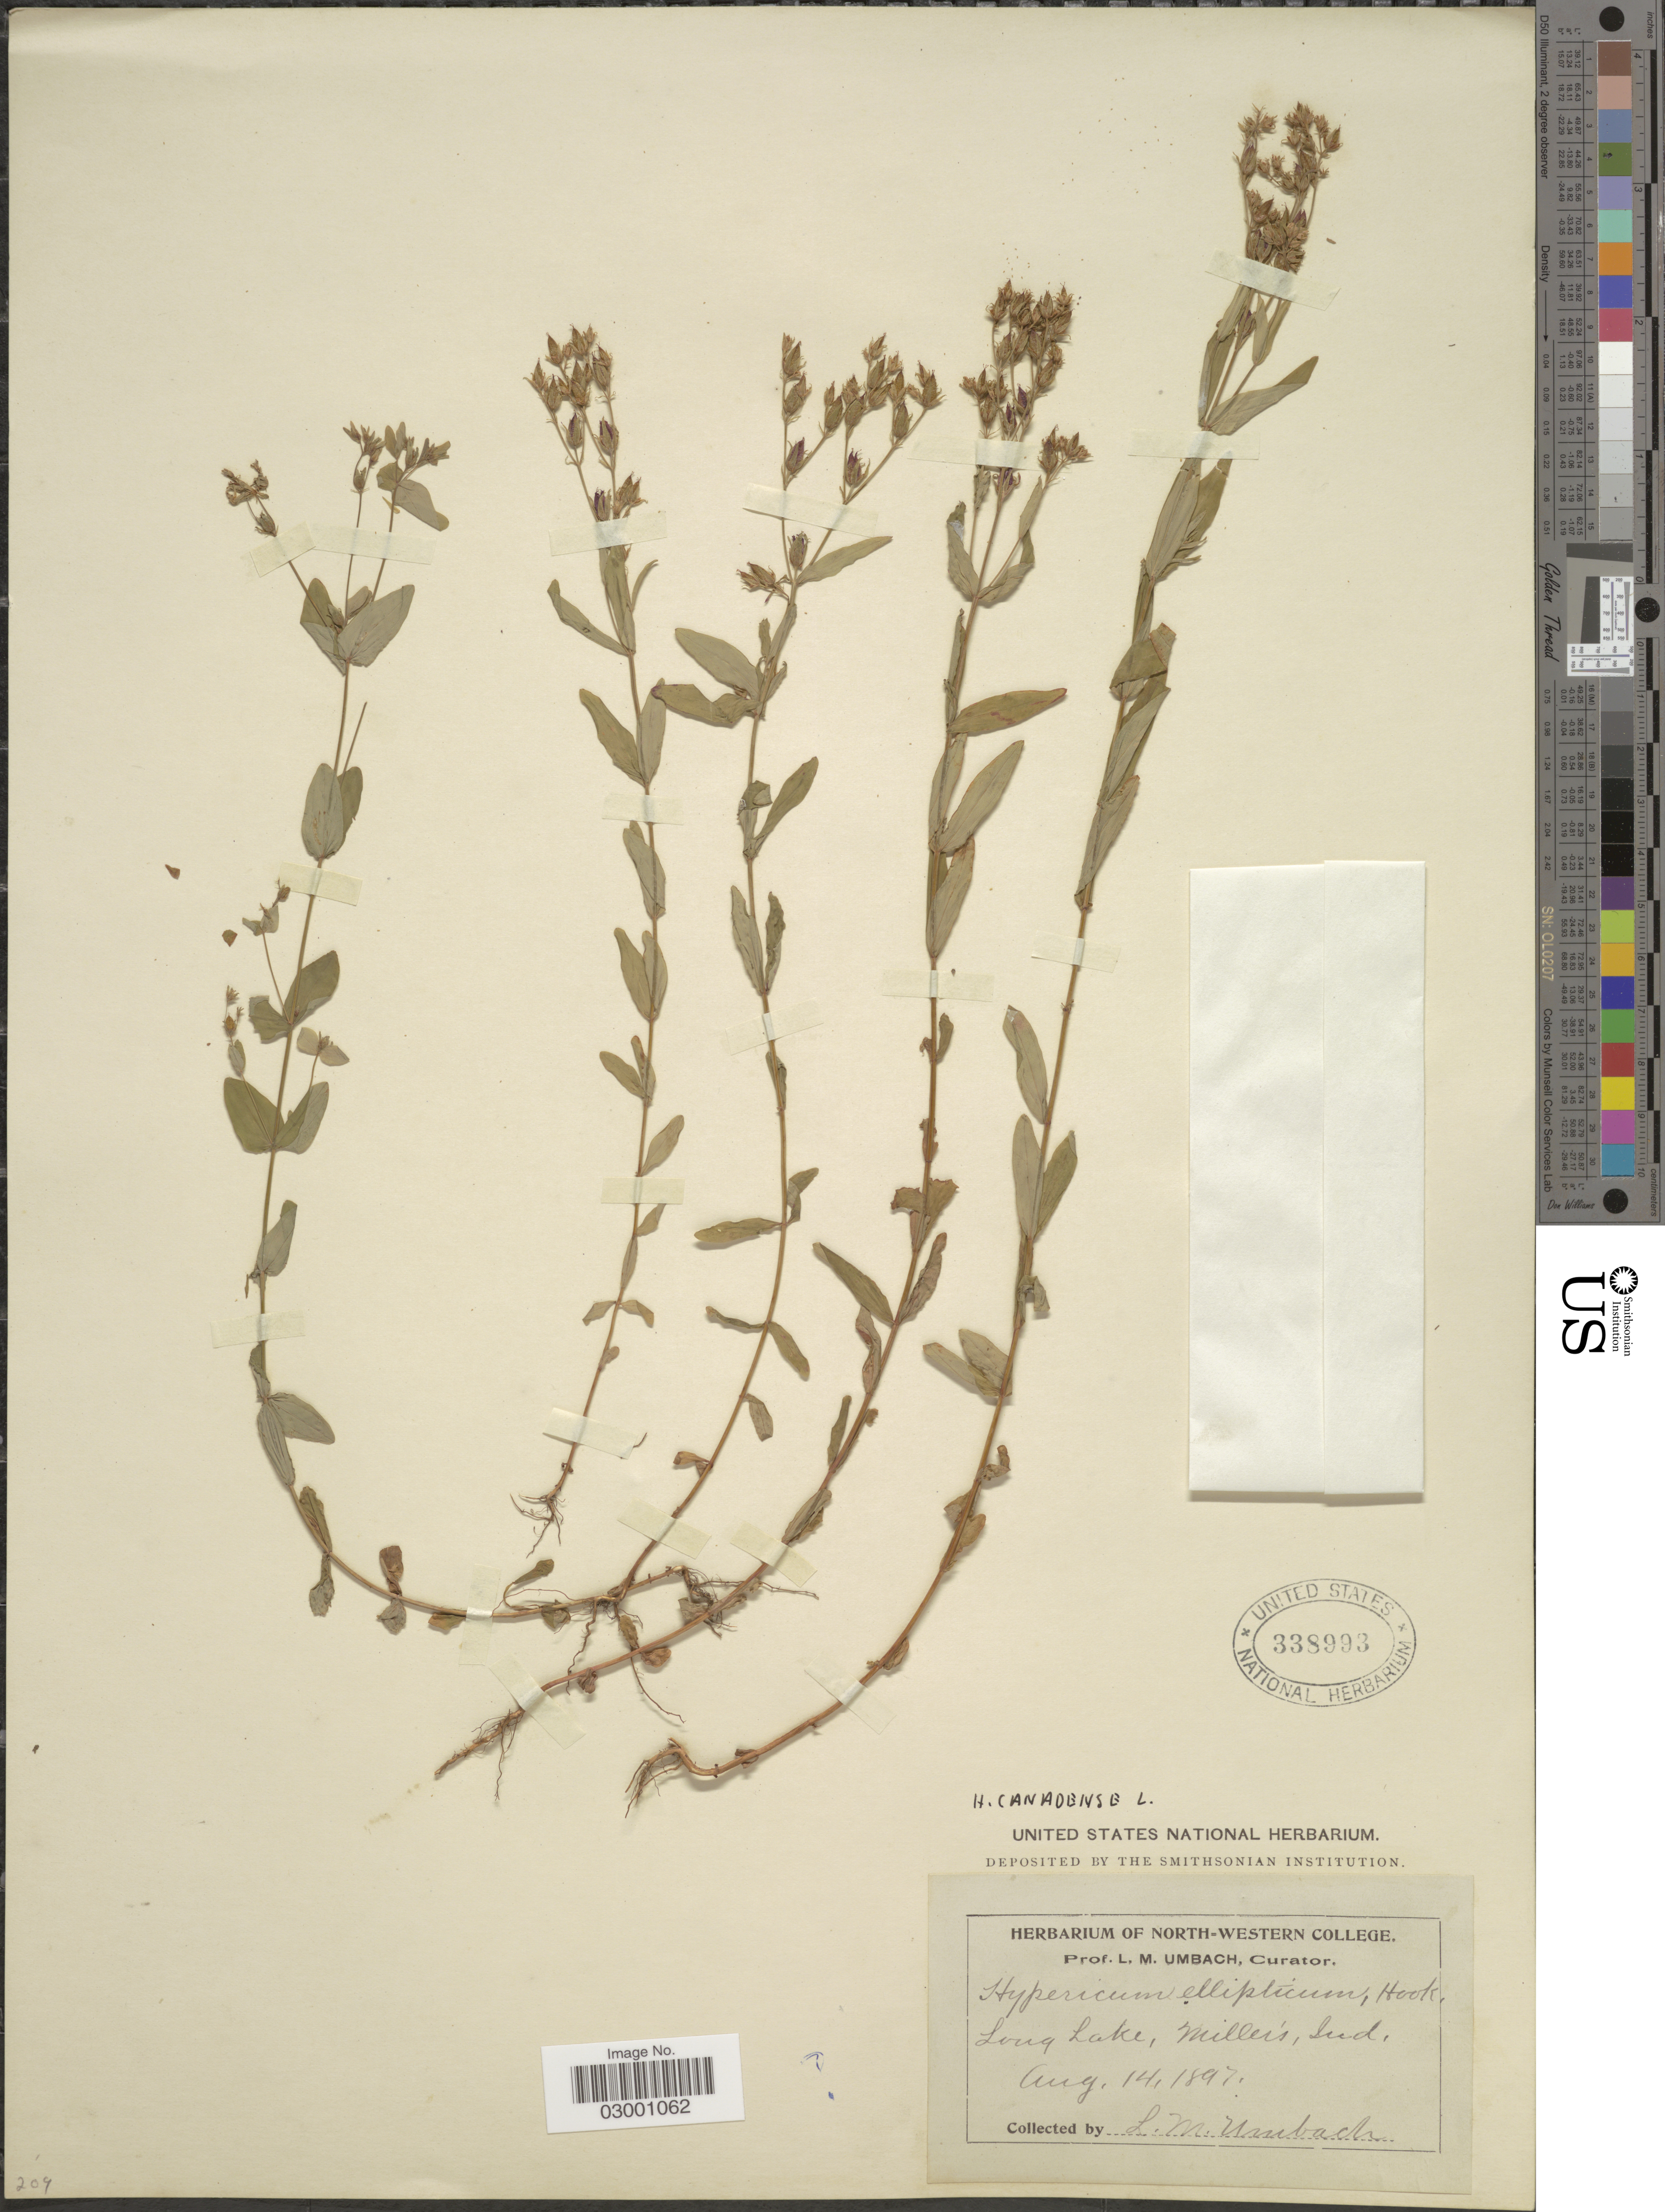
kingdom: Plantae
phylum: Tracheophyta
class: Magnoliopsida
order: Malpighiales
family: Hypericaceae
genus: Hypericum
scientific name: Hypericum ellipticum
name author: Hook.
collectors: L. M. Umbach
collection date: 1897-08-14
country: United States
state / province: Indiana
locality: Long Lake, Miller's, Ind.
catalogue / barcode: US 338993